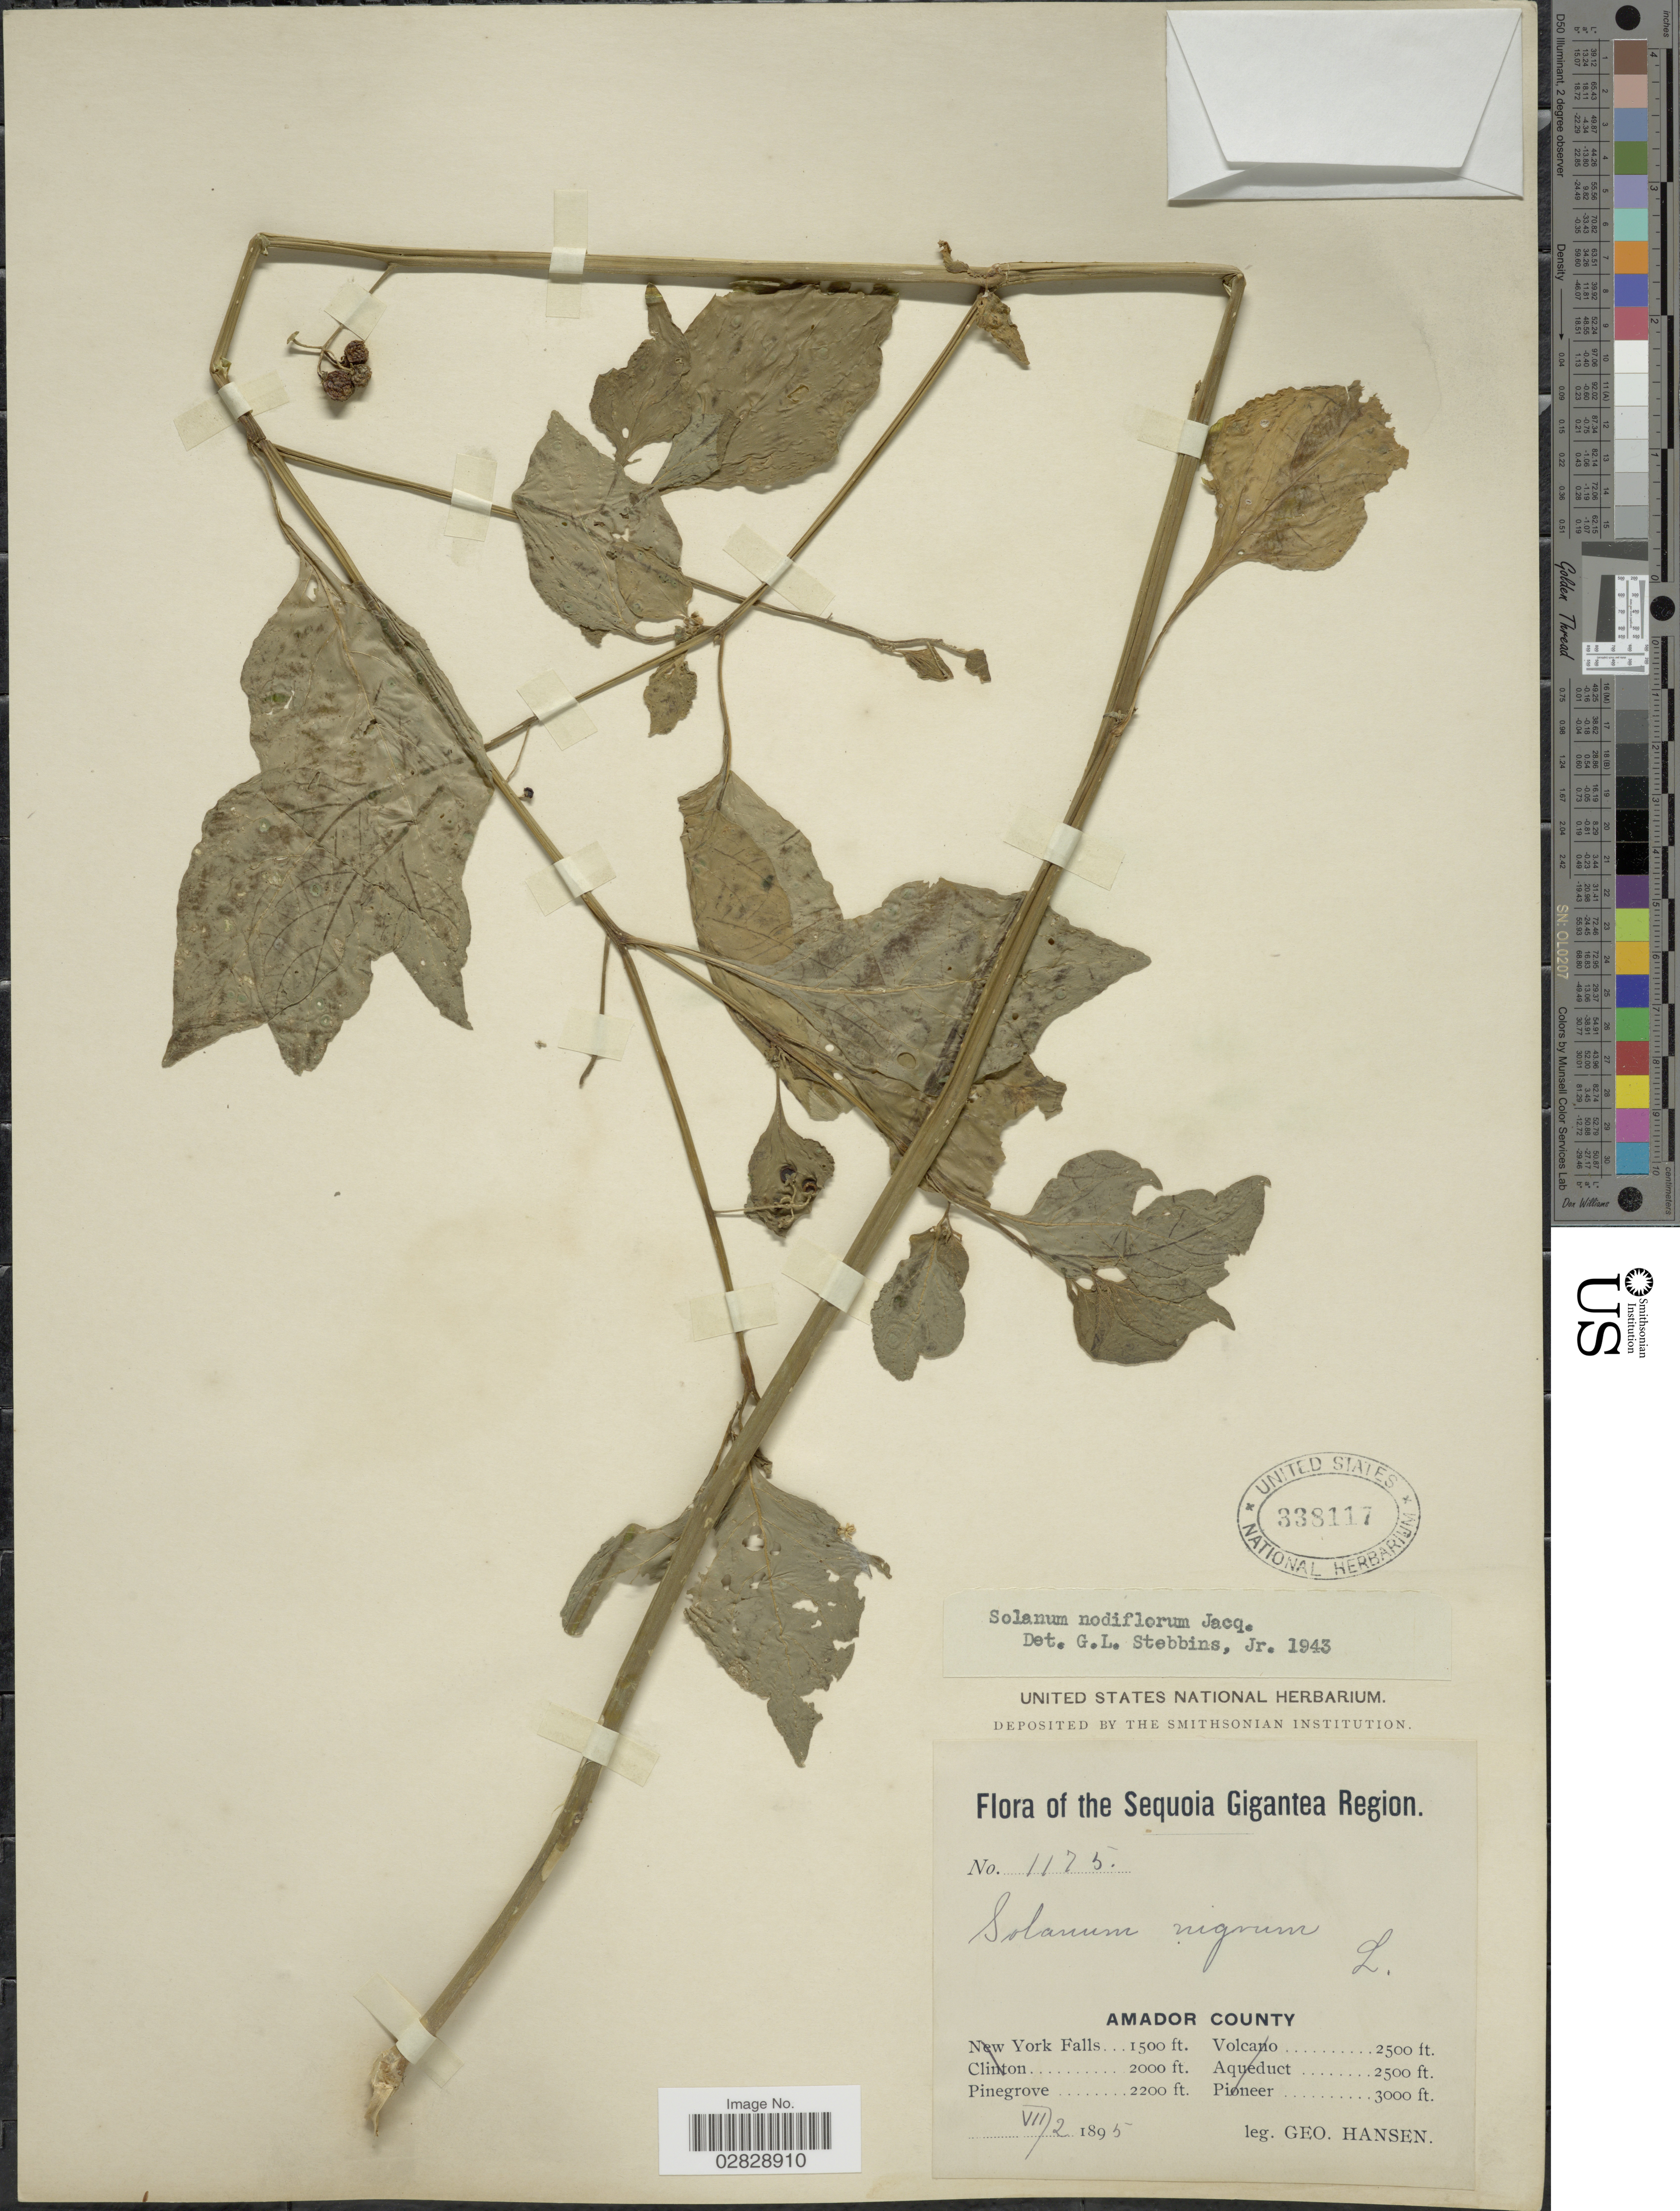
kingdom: Plantae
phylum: Tracheophyta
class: Magnoliopsida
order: Solanales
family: Solanaceae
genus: Solanum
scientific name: Solanum americanum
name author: Mill.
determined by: Knapp, S. D.; Särkinen, T.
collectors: G. Hansen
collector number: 1175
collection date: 1895-07-02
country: United States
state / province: California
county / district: Amador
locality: The Sequoia Gigantea. Amador County. Pinegrove.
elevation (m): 671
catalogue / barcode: US 338117